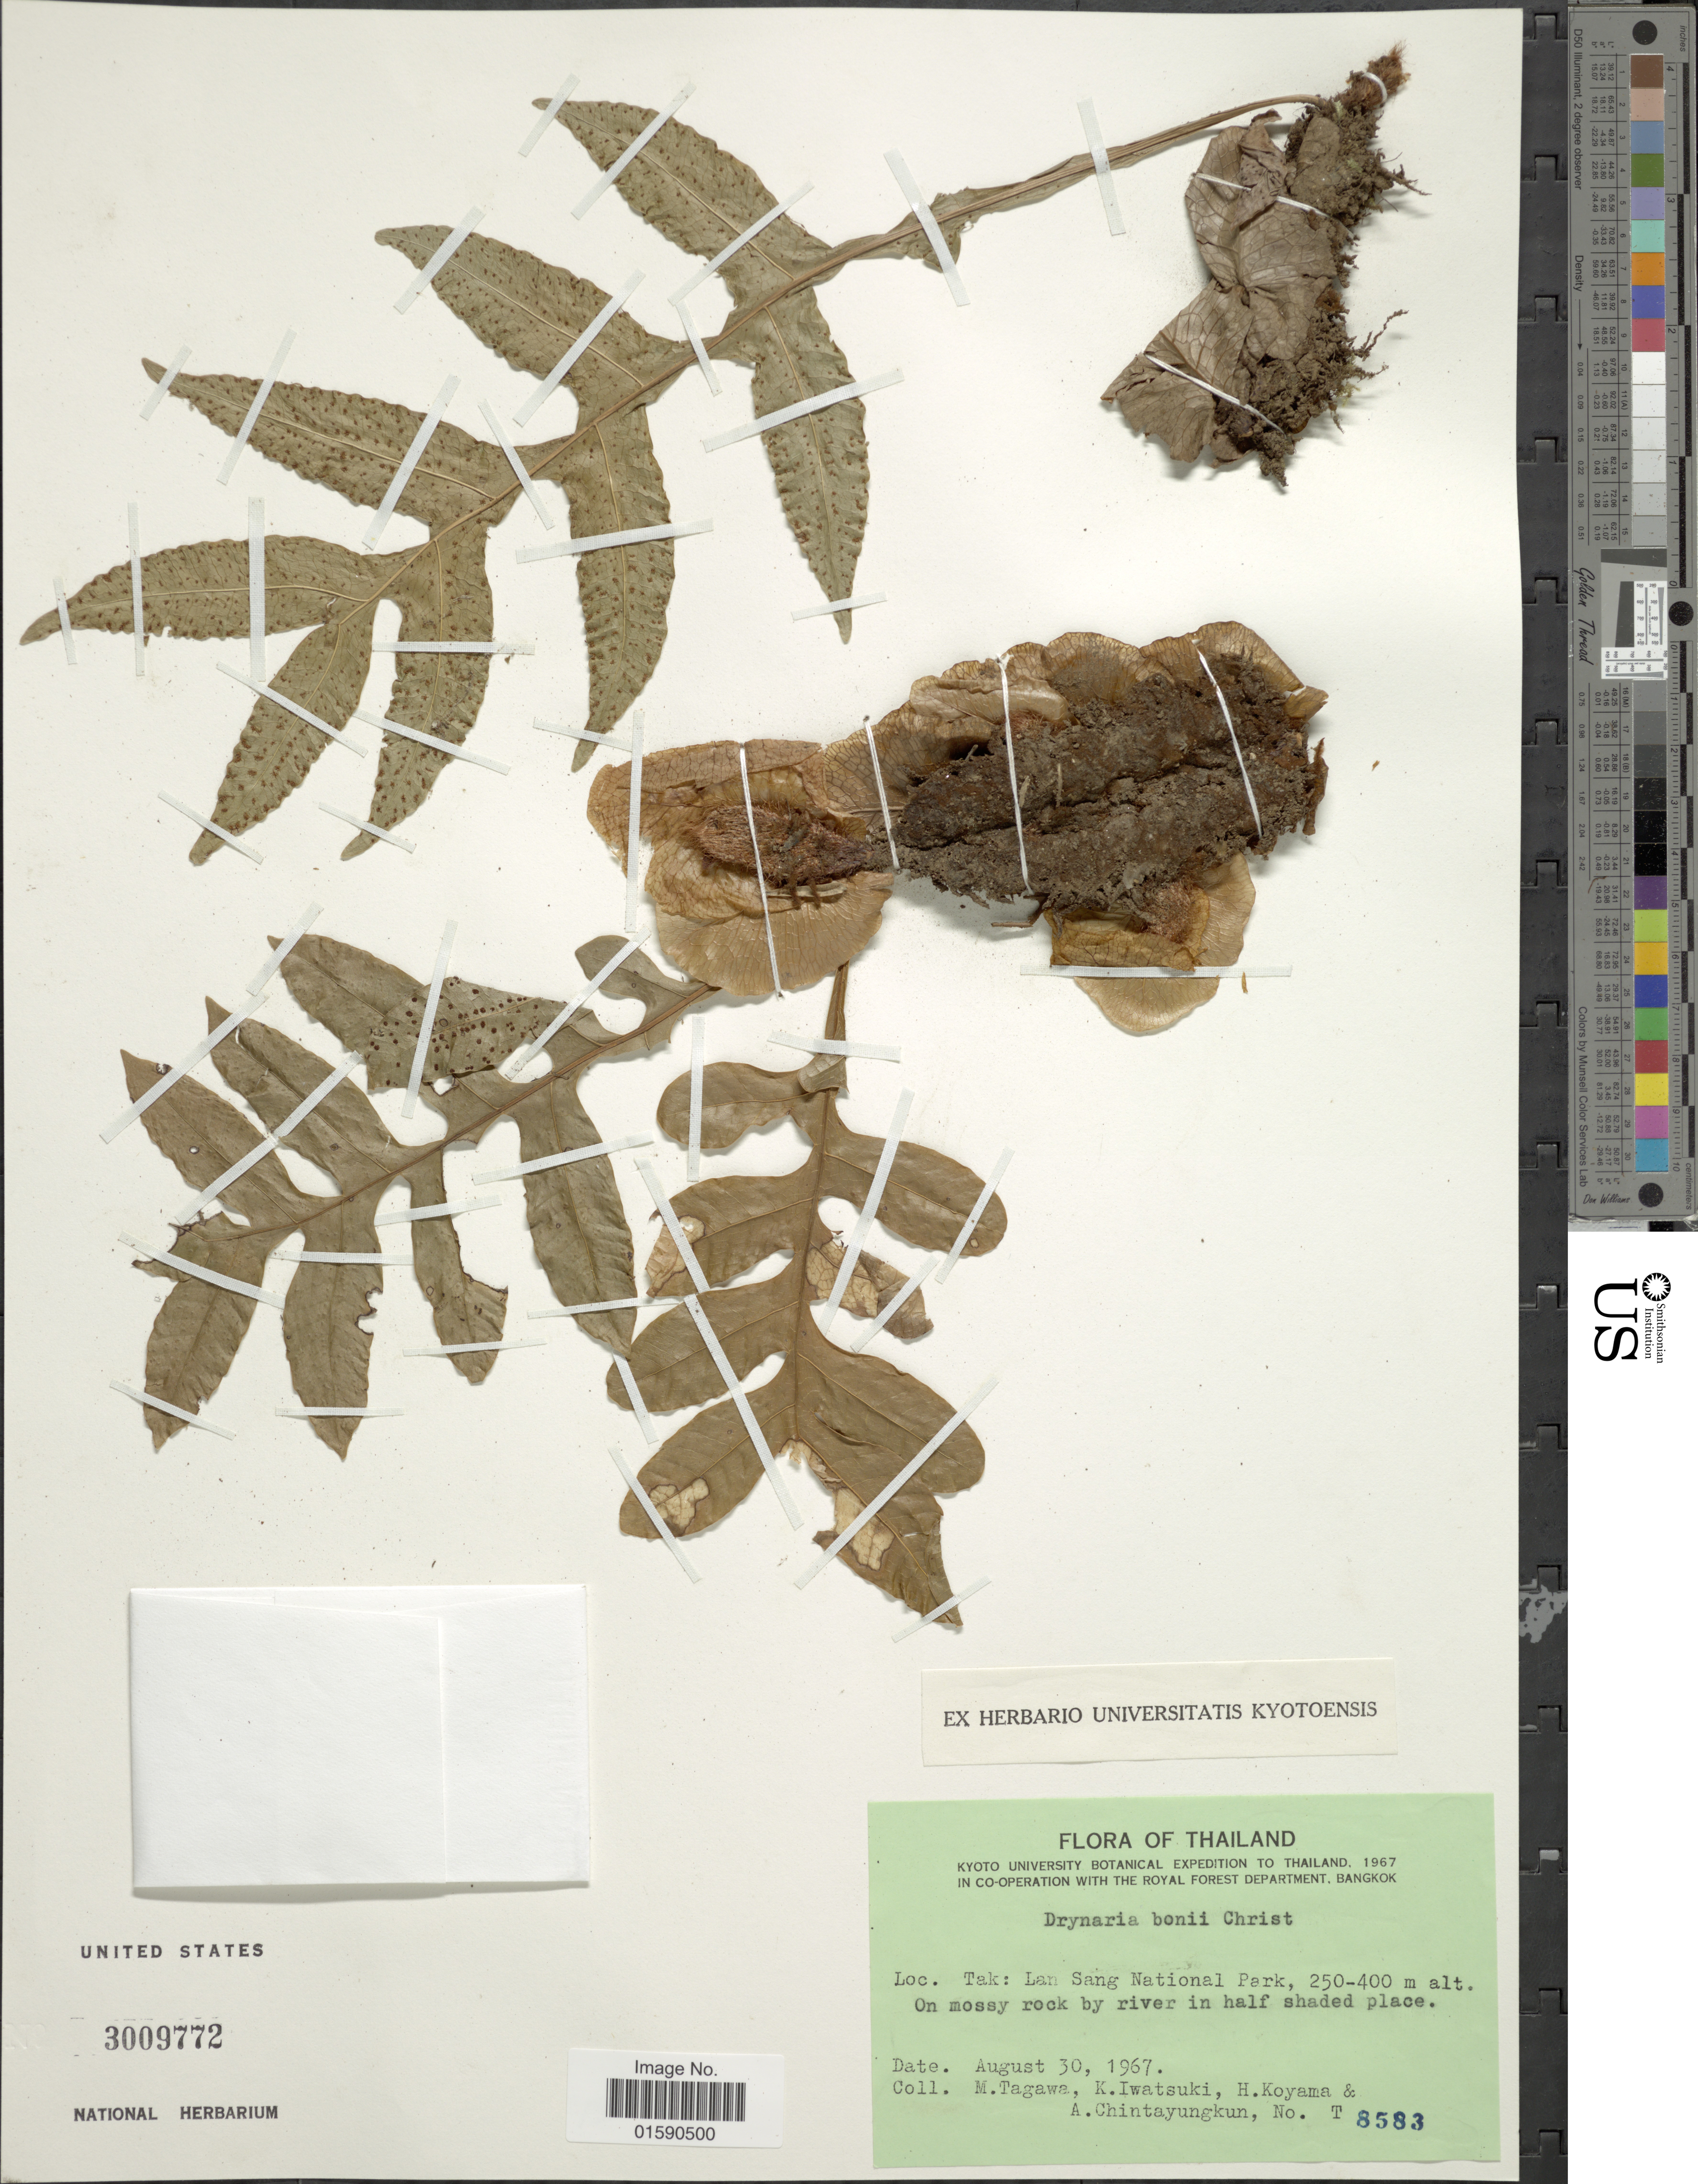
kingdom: Plantae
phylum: Tracheophyta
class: Polypodiopsida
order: Polypodiales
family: Polypodiaceae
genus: Drynaria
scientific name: Drynaria bonii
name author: Christ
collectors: M. Tagawa, K. Iwatsuki, H. Koyama & C. R. Kulkarni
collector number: T 8583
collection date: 1967-08-30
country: Thailand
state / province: Tak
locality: Lan Sang National Park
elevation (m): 250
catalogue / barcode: US 3009772